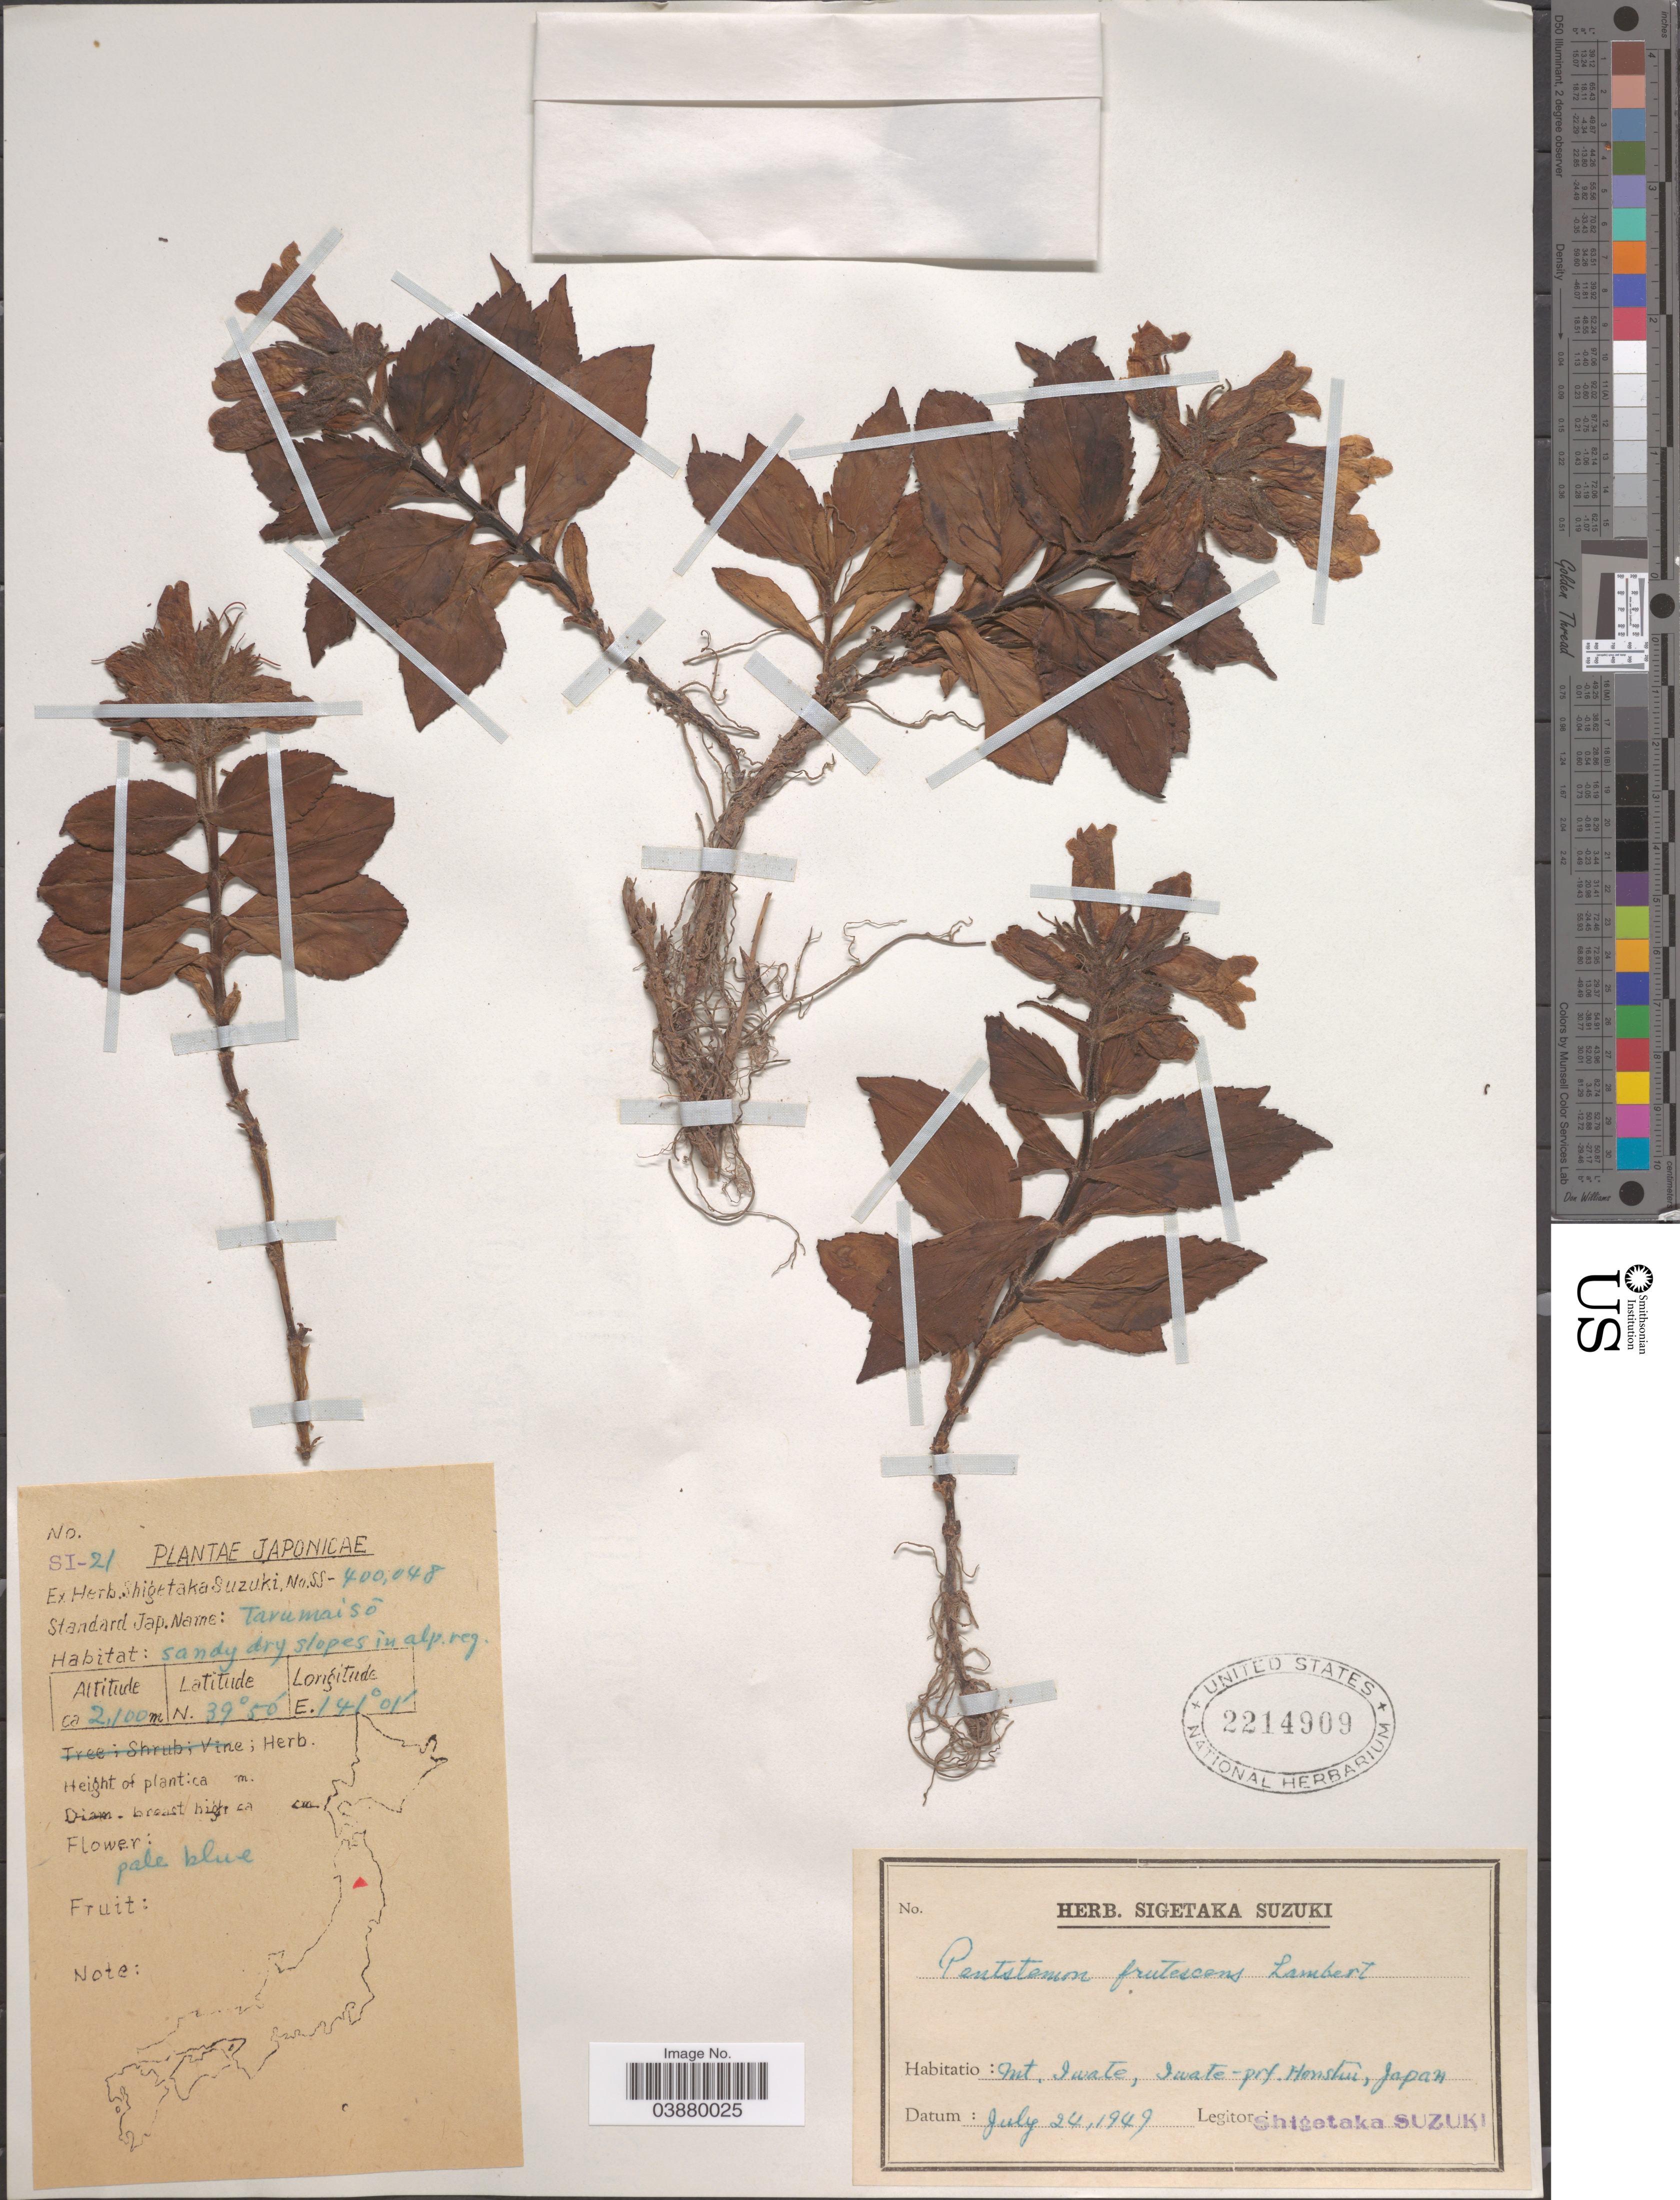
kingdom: Plantae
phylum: Tracheophyta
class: Magnoliopsida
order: Lamiales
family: Plantaginaceae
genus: Penstemon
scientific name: Penstemon frutescens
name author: Lamb.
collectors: S. Suzuki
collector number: SS-400048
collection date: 1949-07-24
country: Japan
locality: Int. Swate, Swate-Prf. Honshui.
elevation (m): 2100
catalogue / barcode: US 2214909